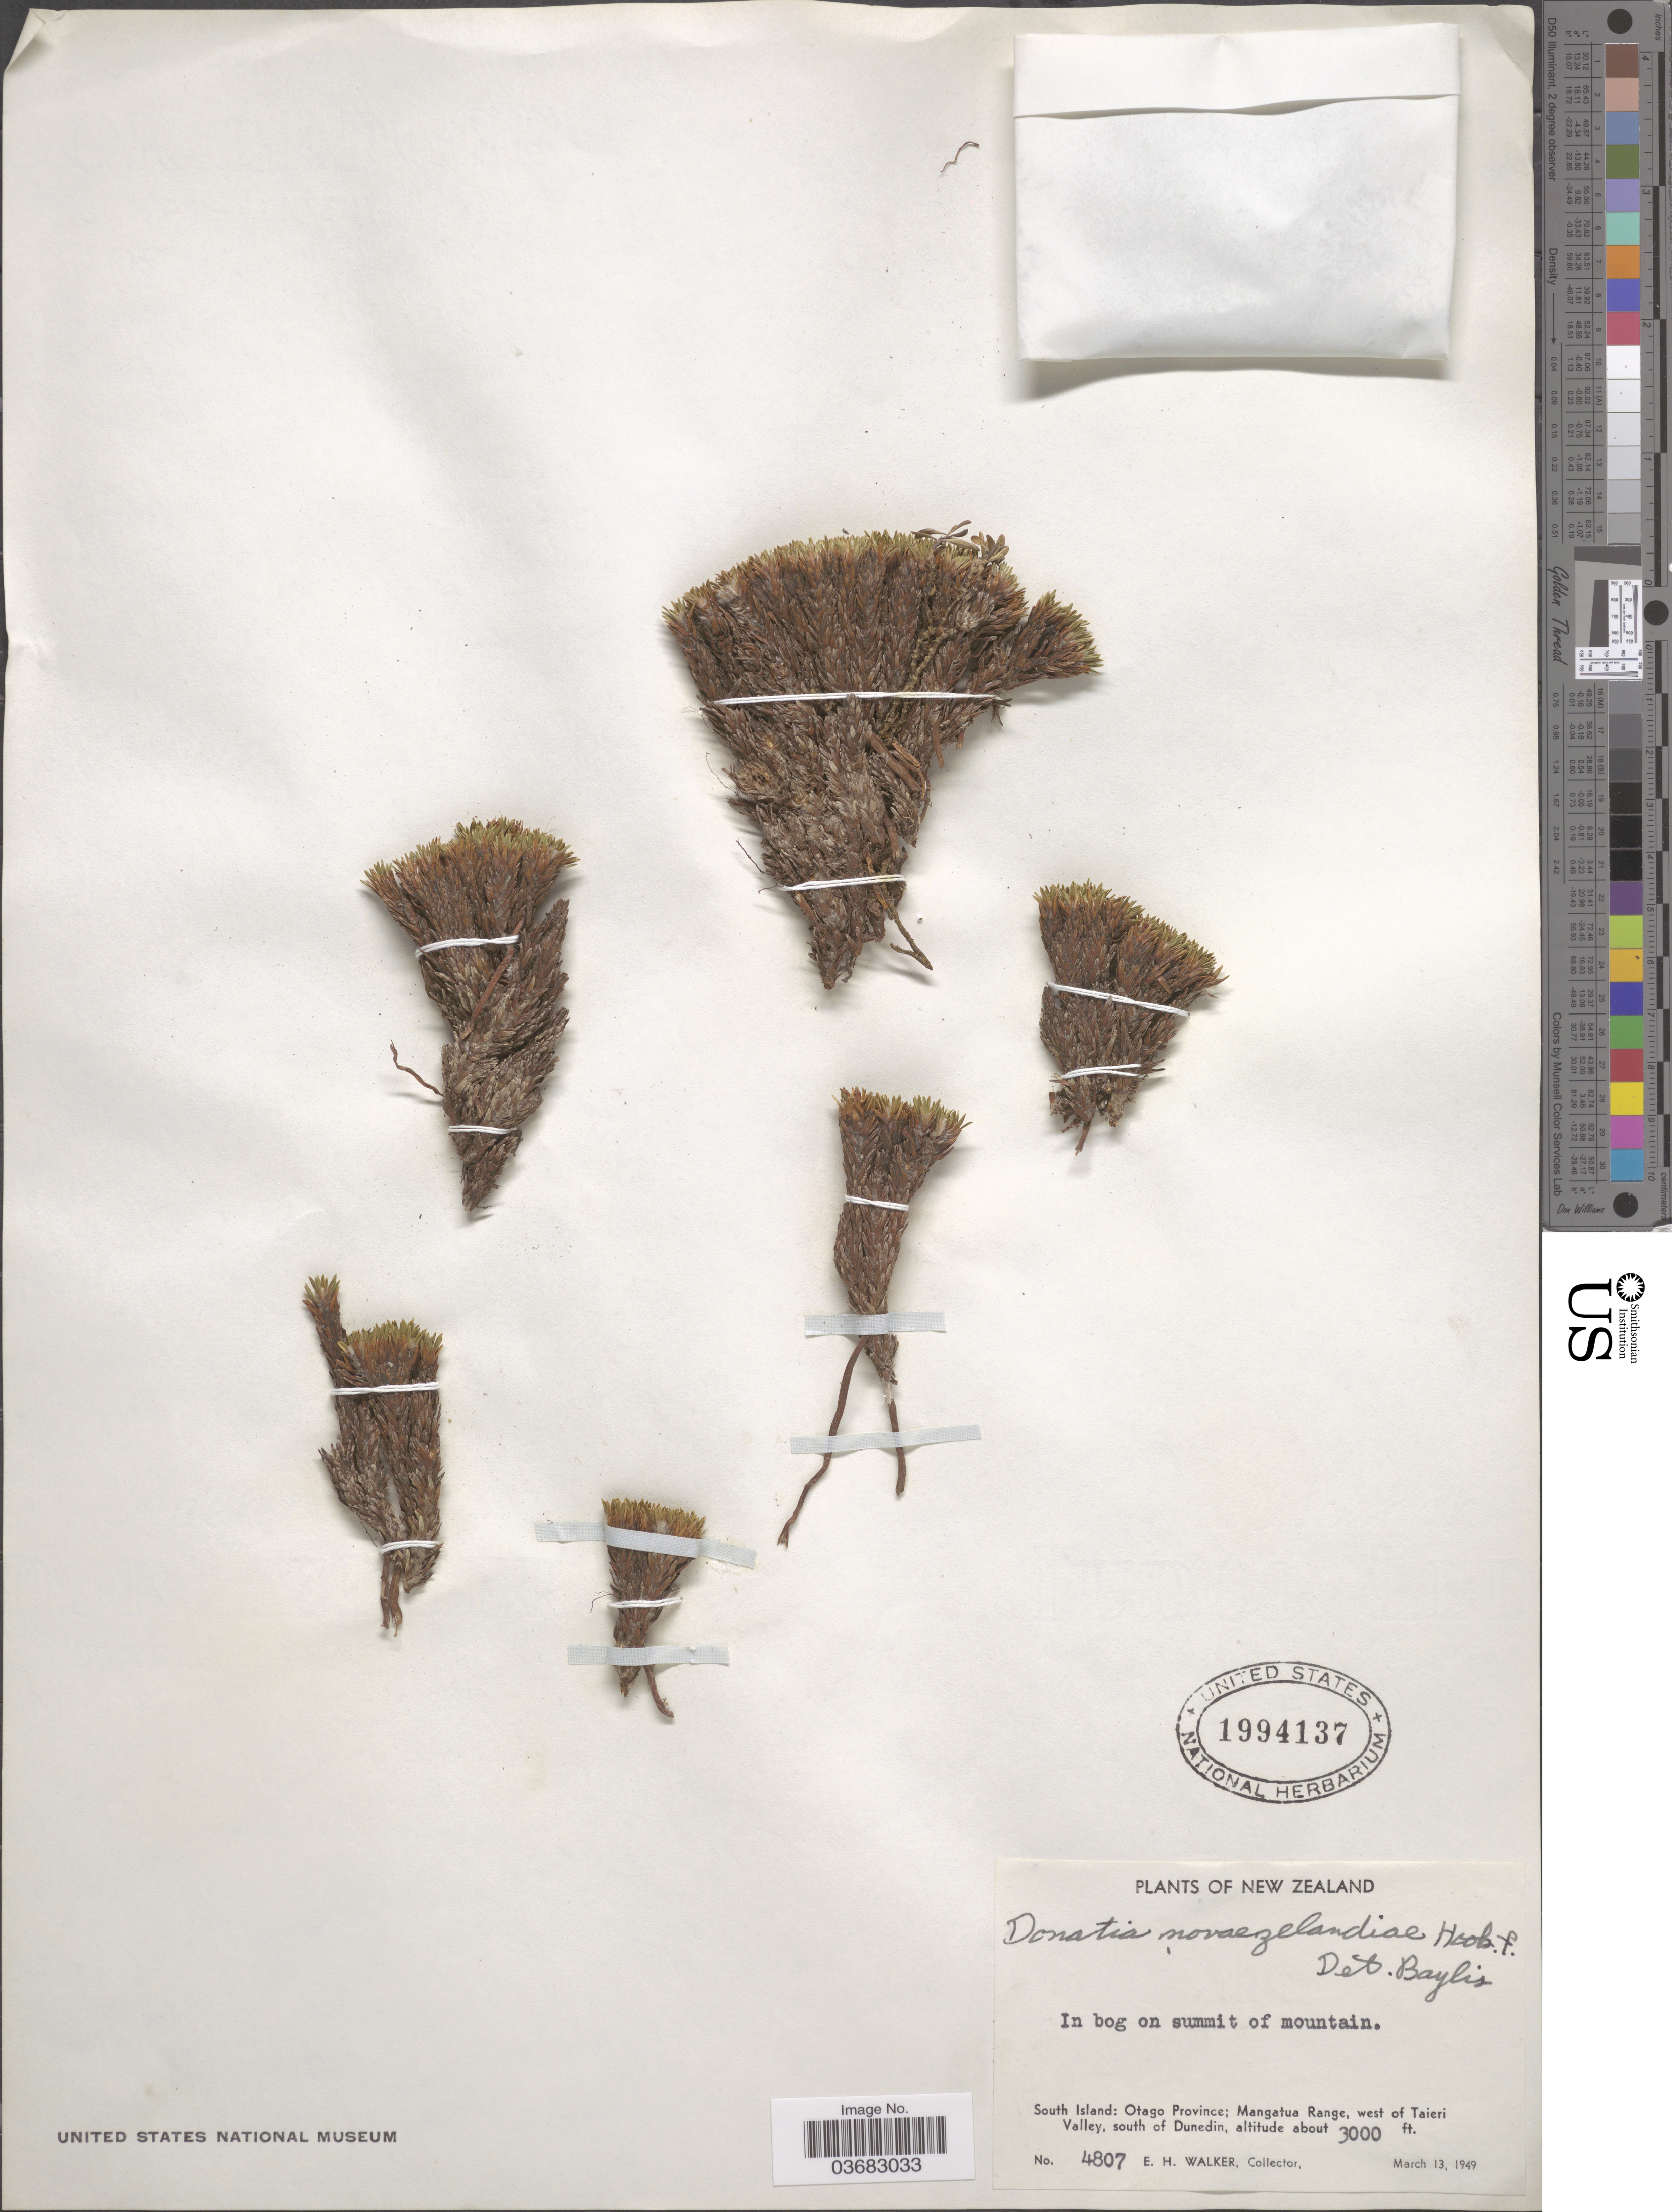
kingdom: Plantae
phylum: Tracheophyta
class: Magnoliopsida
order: Asterales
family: Stylidiaceae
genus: Donatia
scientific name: Donatia novae-zelandiae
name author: Hook. f.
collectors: E. H. Walker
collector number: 4807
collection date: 1949-03-13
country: New Zealand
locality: In bog on summit of mountain. South Island: Otago Province; Mangatua Range, west of Taieri Valley, south of Dunedin.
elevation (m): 914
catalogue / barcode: US 1994137